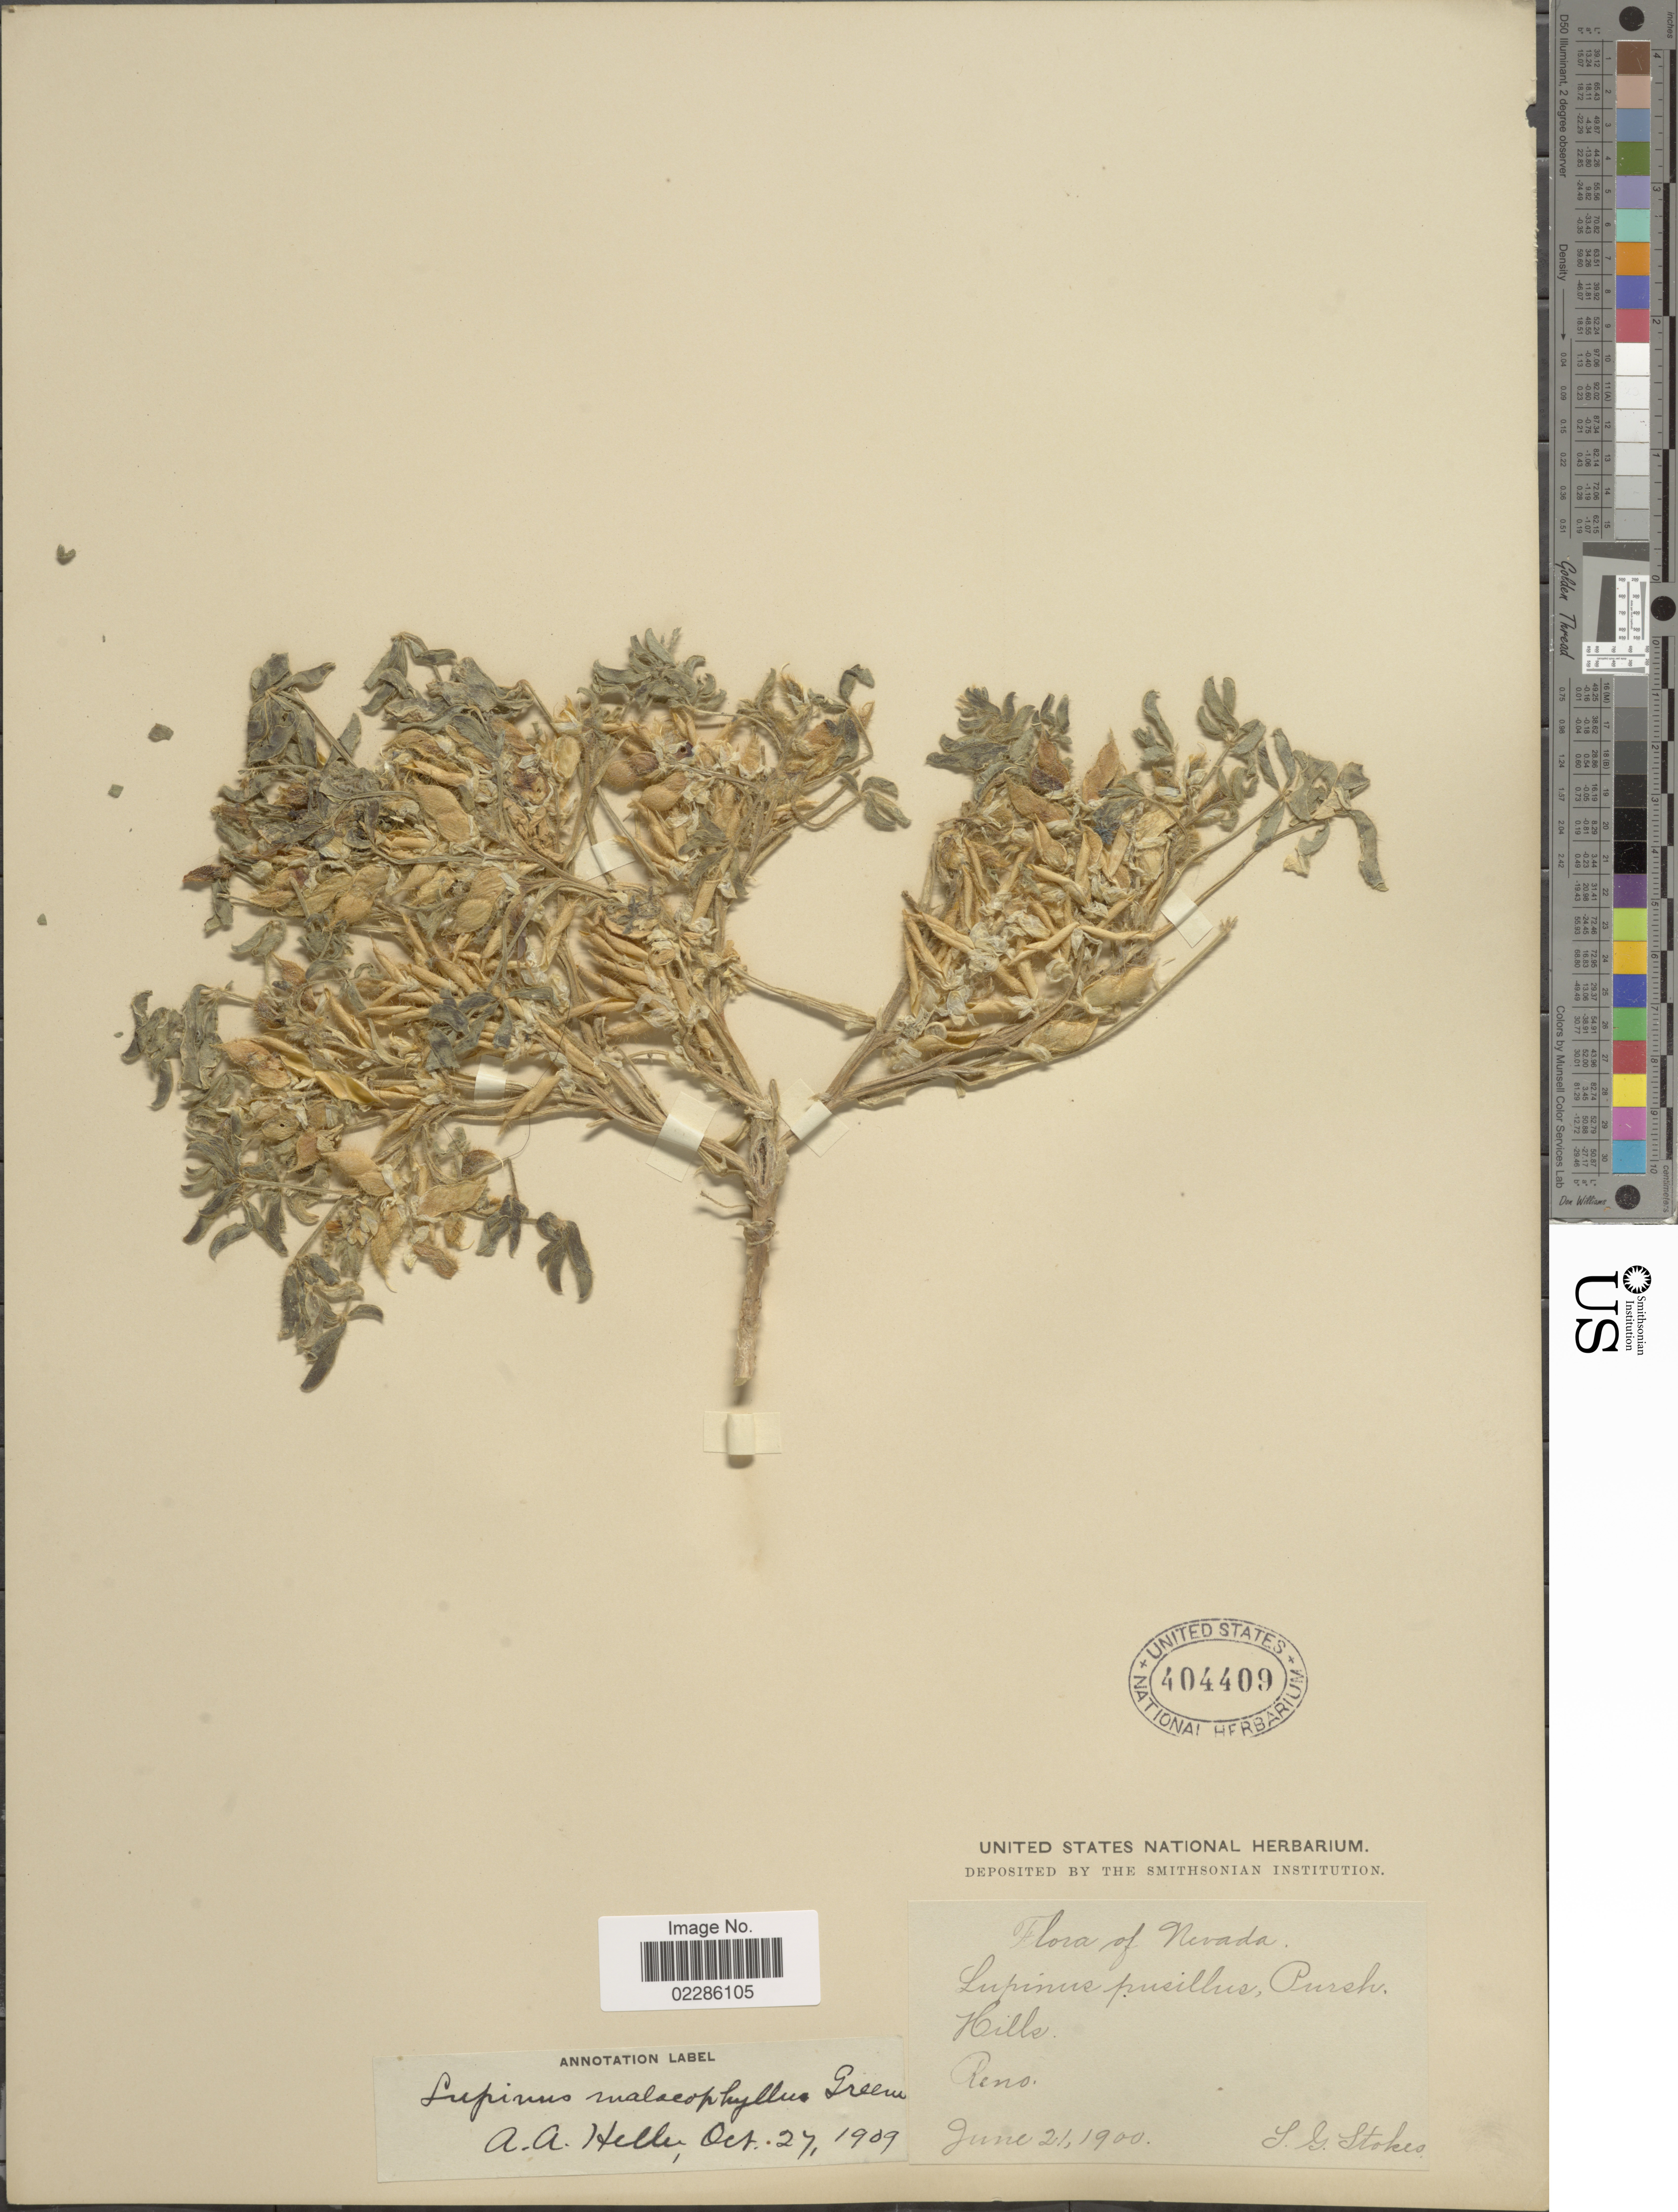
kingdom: Plantae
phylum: Tracheophyta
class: Magnoliopsida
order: Fabales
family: Fabaceae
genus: Lupinus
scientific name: Lupinus malacophyllus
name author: Greene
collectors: J. Stokes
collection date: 1900-06-21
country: United States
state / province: Nevada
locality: Hills, Reno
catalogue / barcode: US 404409